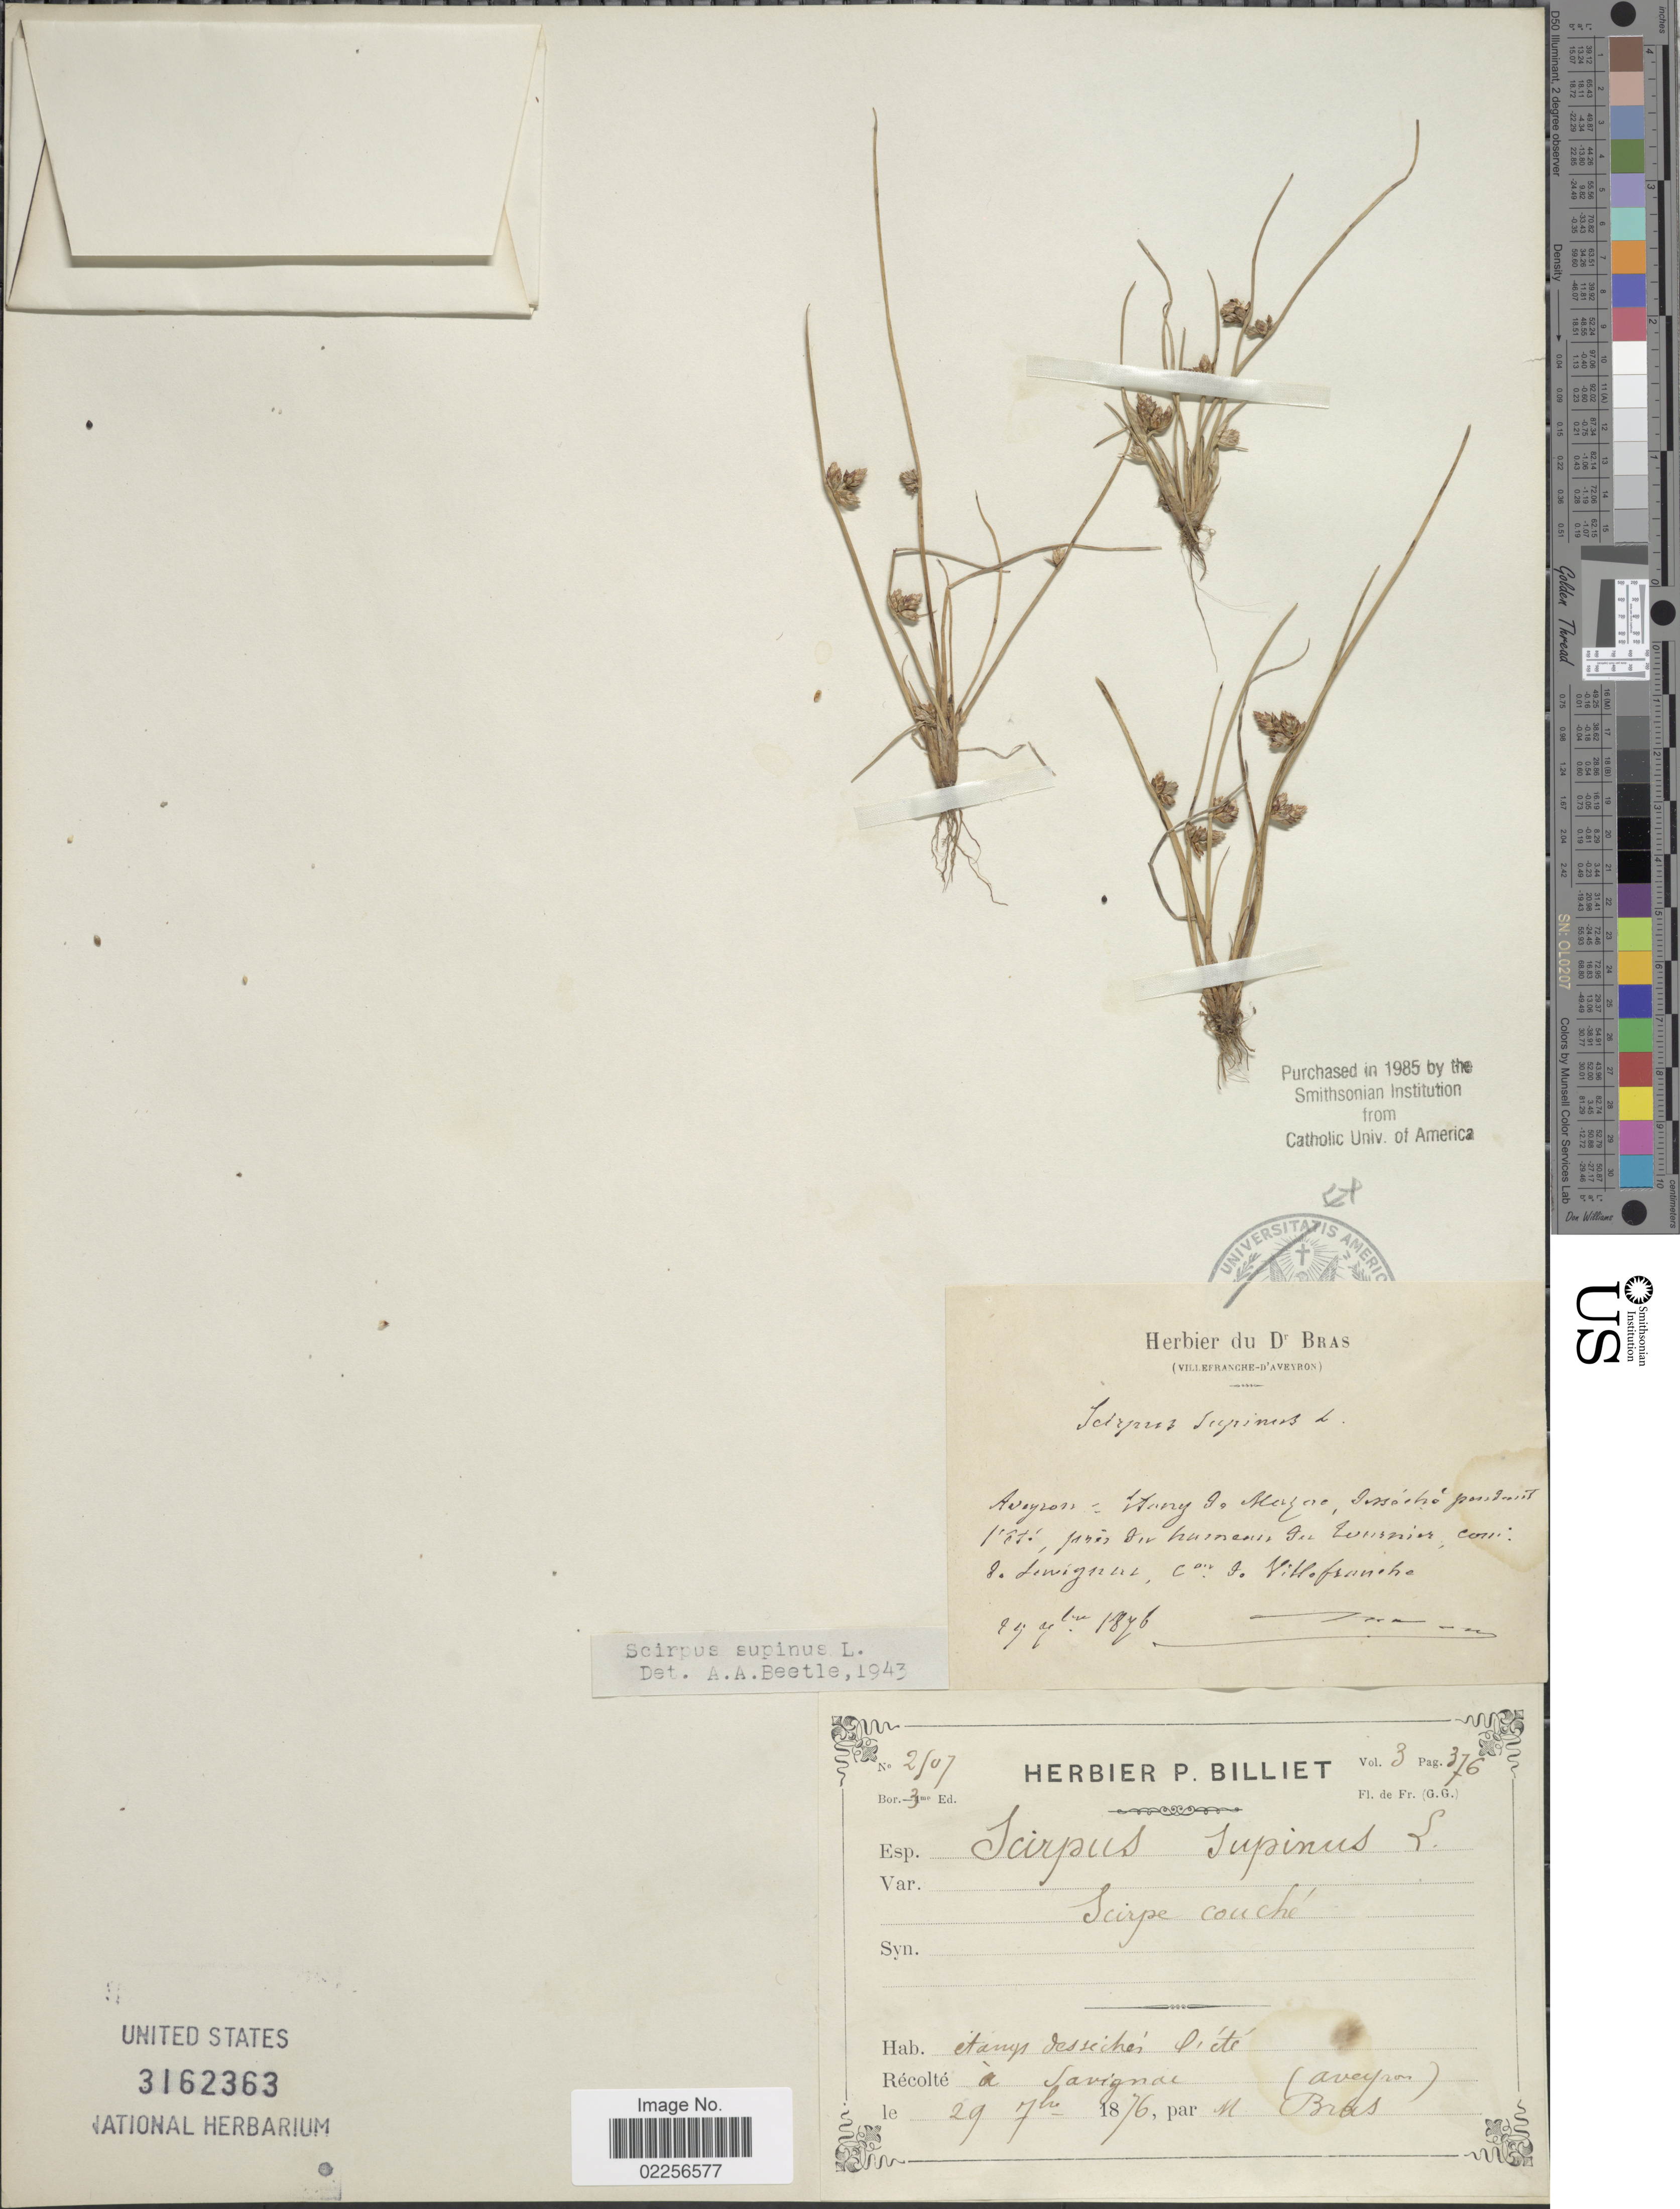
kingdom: Plantae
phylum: Tracheophyta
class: Liliopsida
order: Poales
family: Cyperaceae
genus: Schoenoplectus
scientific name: Schoenoplectus supinus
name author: (L.) Palla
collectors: M. Bras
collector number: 2507*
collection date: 1876-09-29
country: France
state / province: Occitanie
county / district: Aveyron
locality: Savignae (Aveyron)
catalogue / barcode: US 3162363